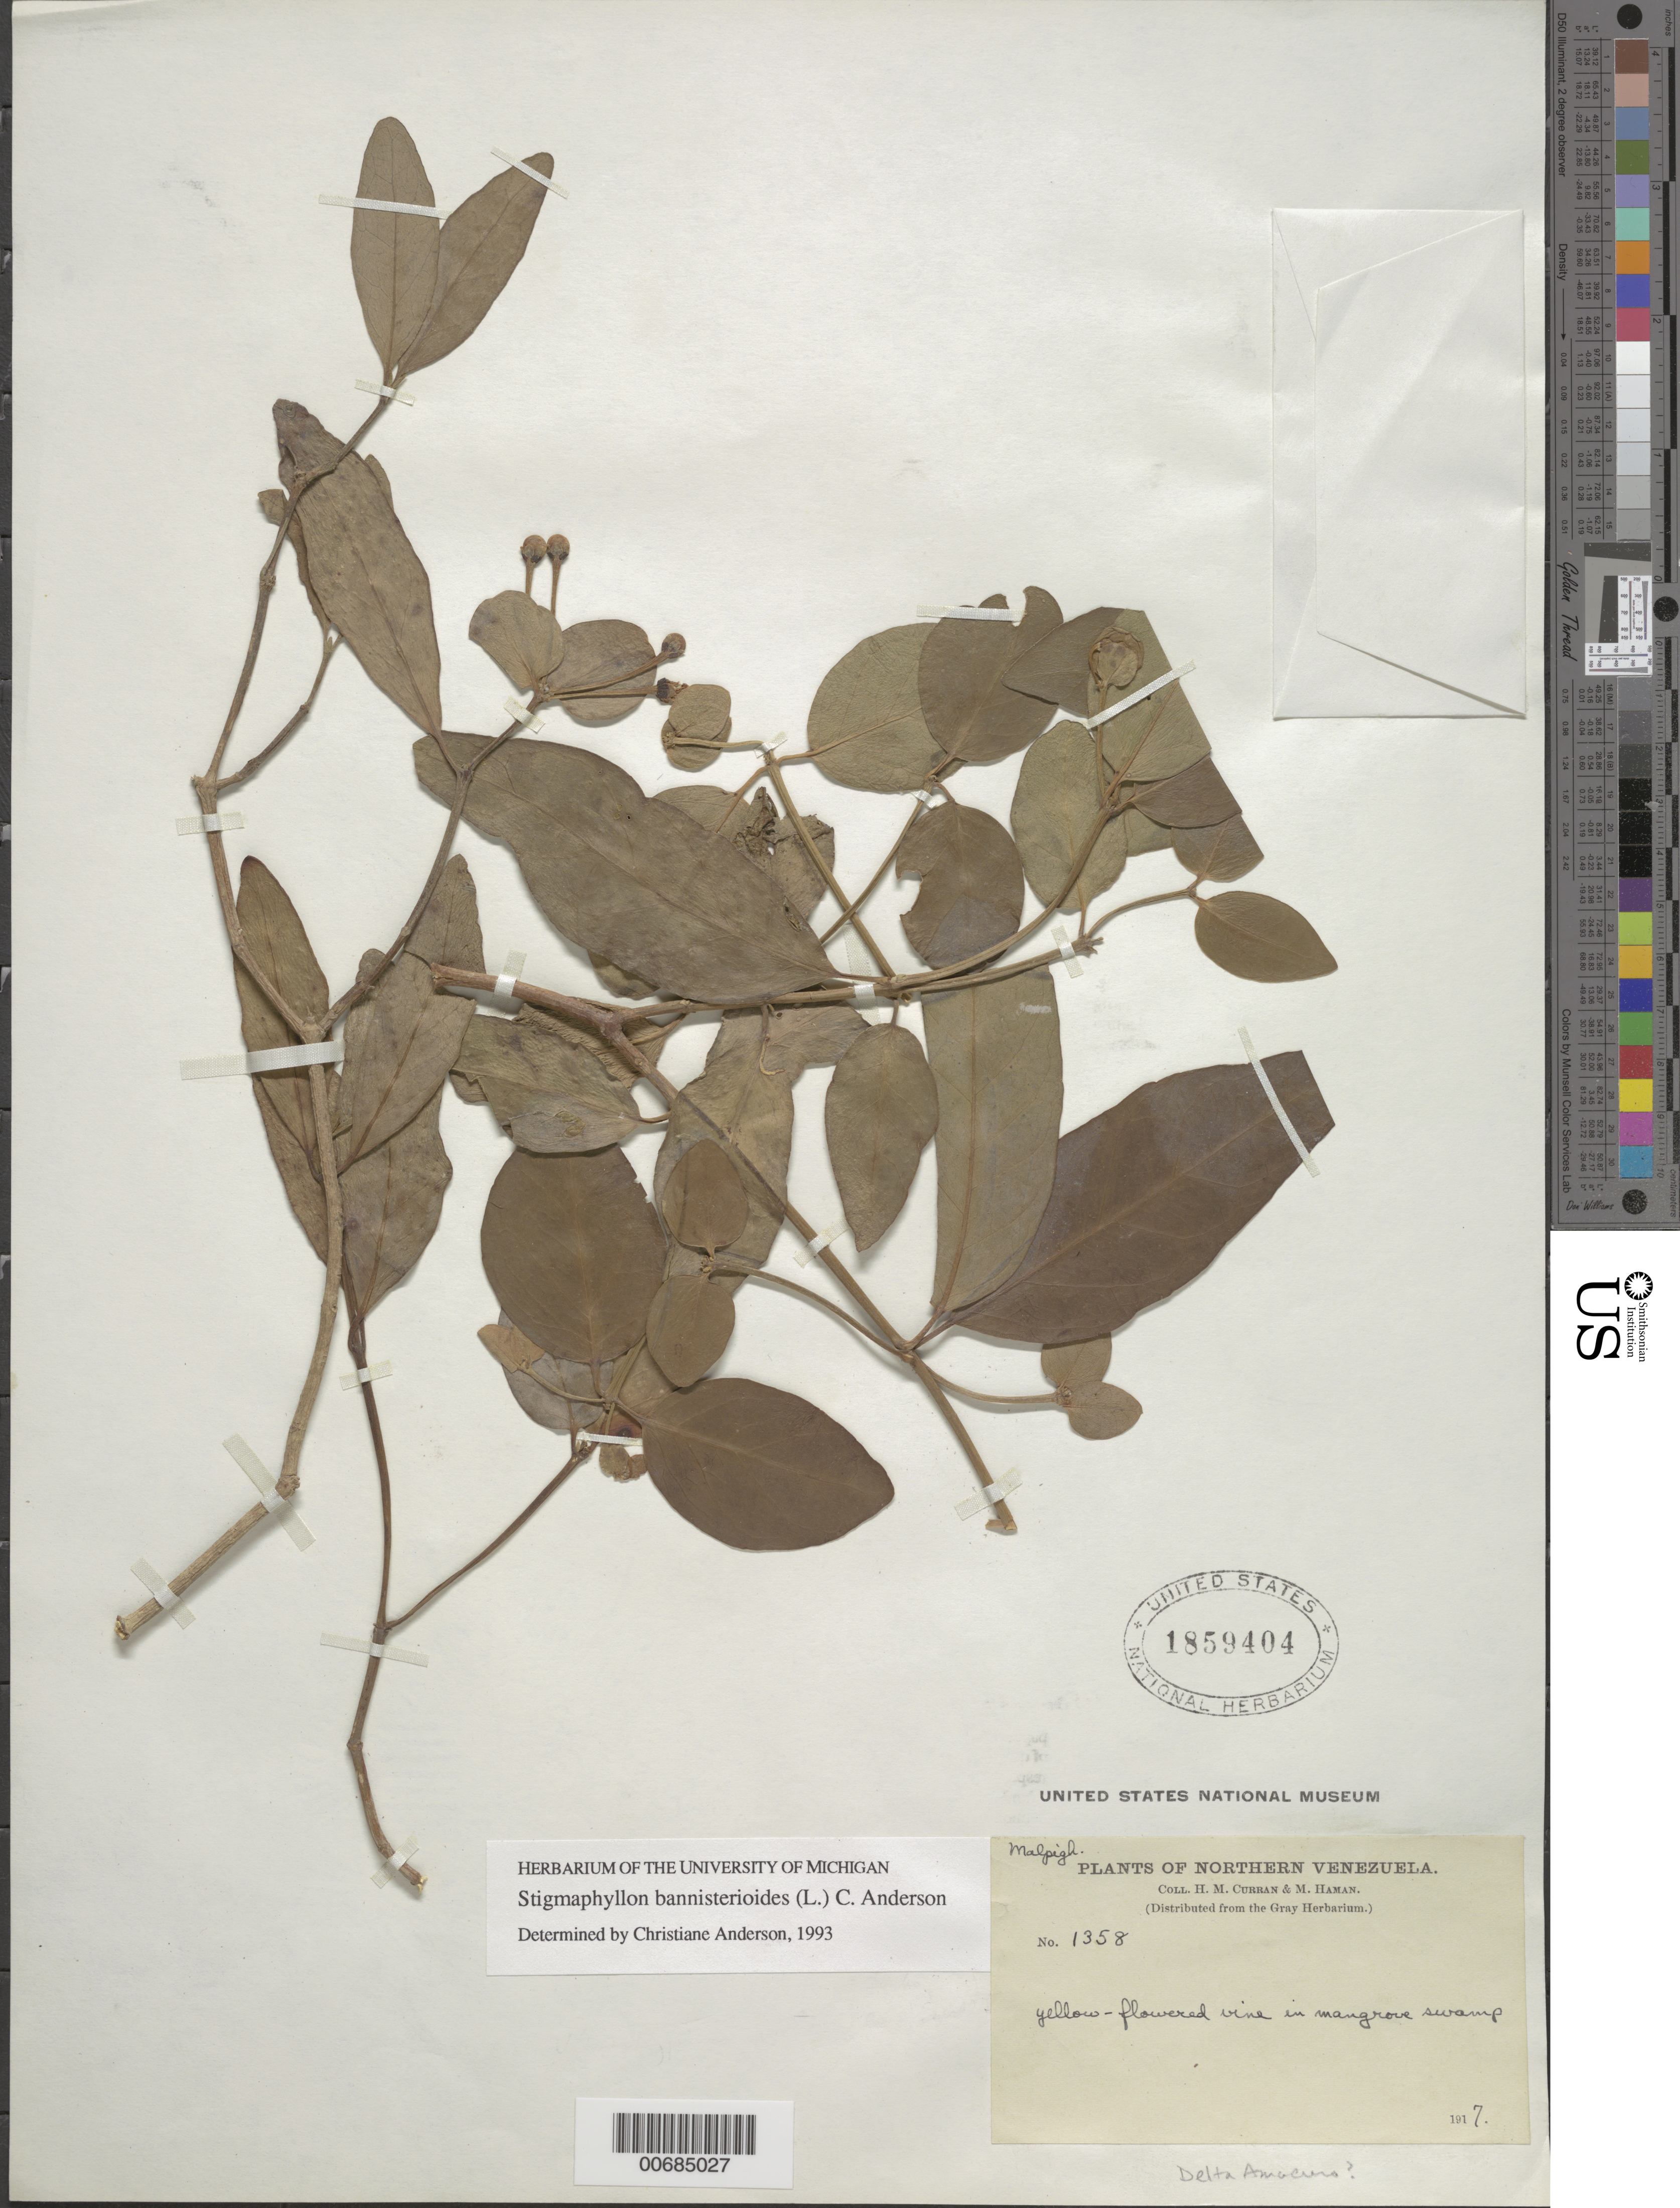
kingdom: Plantae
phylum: Tracheophyta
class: Magnoliopsida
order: Malpighiales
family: Malpighiaceae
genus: Stigmaphyllon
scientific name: Stigmaphyllon bannisterioides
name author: (L.) C.E. Anderson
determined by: Anderson, C.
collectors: H. M. Curran & M. Haman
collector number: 1358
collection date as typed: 18-Jul-17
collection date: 1917-07-18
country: Venezuela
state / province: Delta Amacuro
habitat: Mangrove swamp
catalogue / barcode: US 1859404